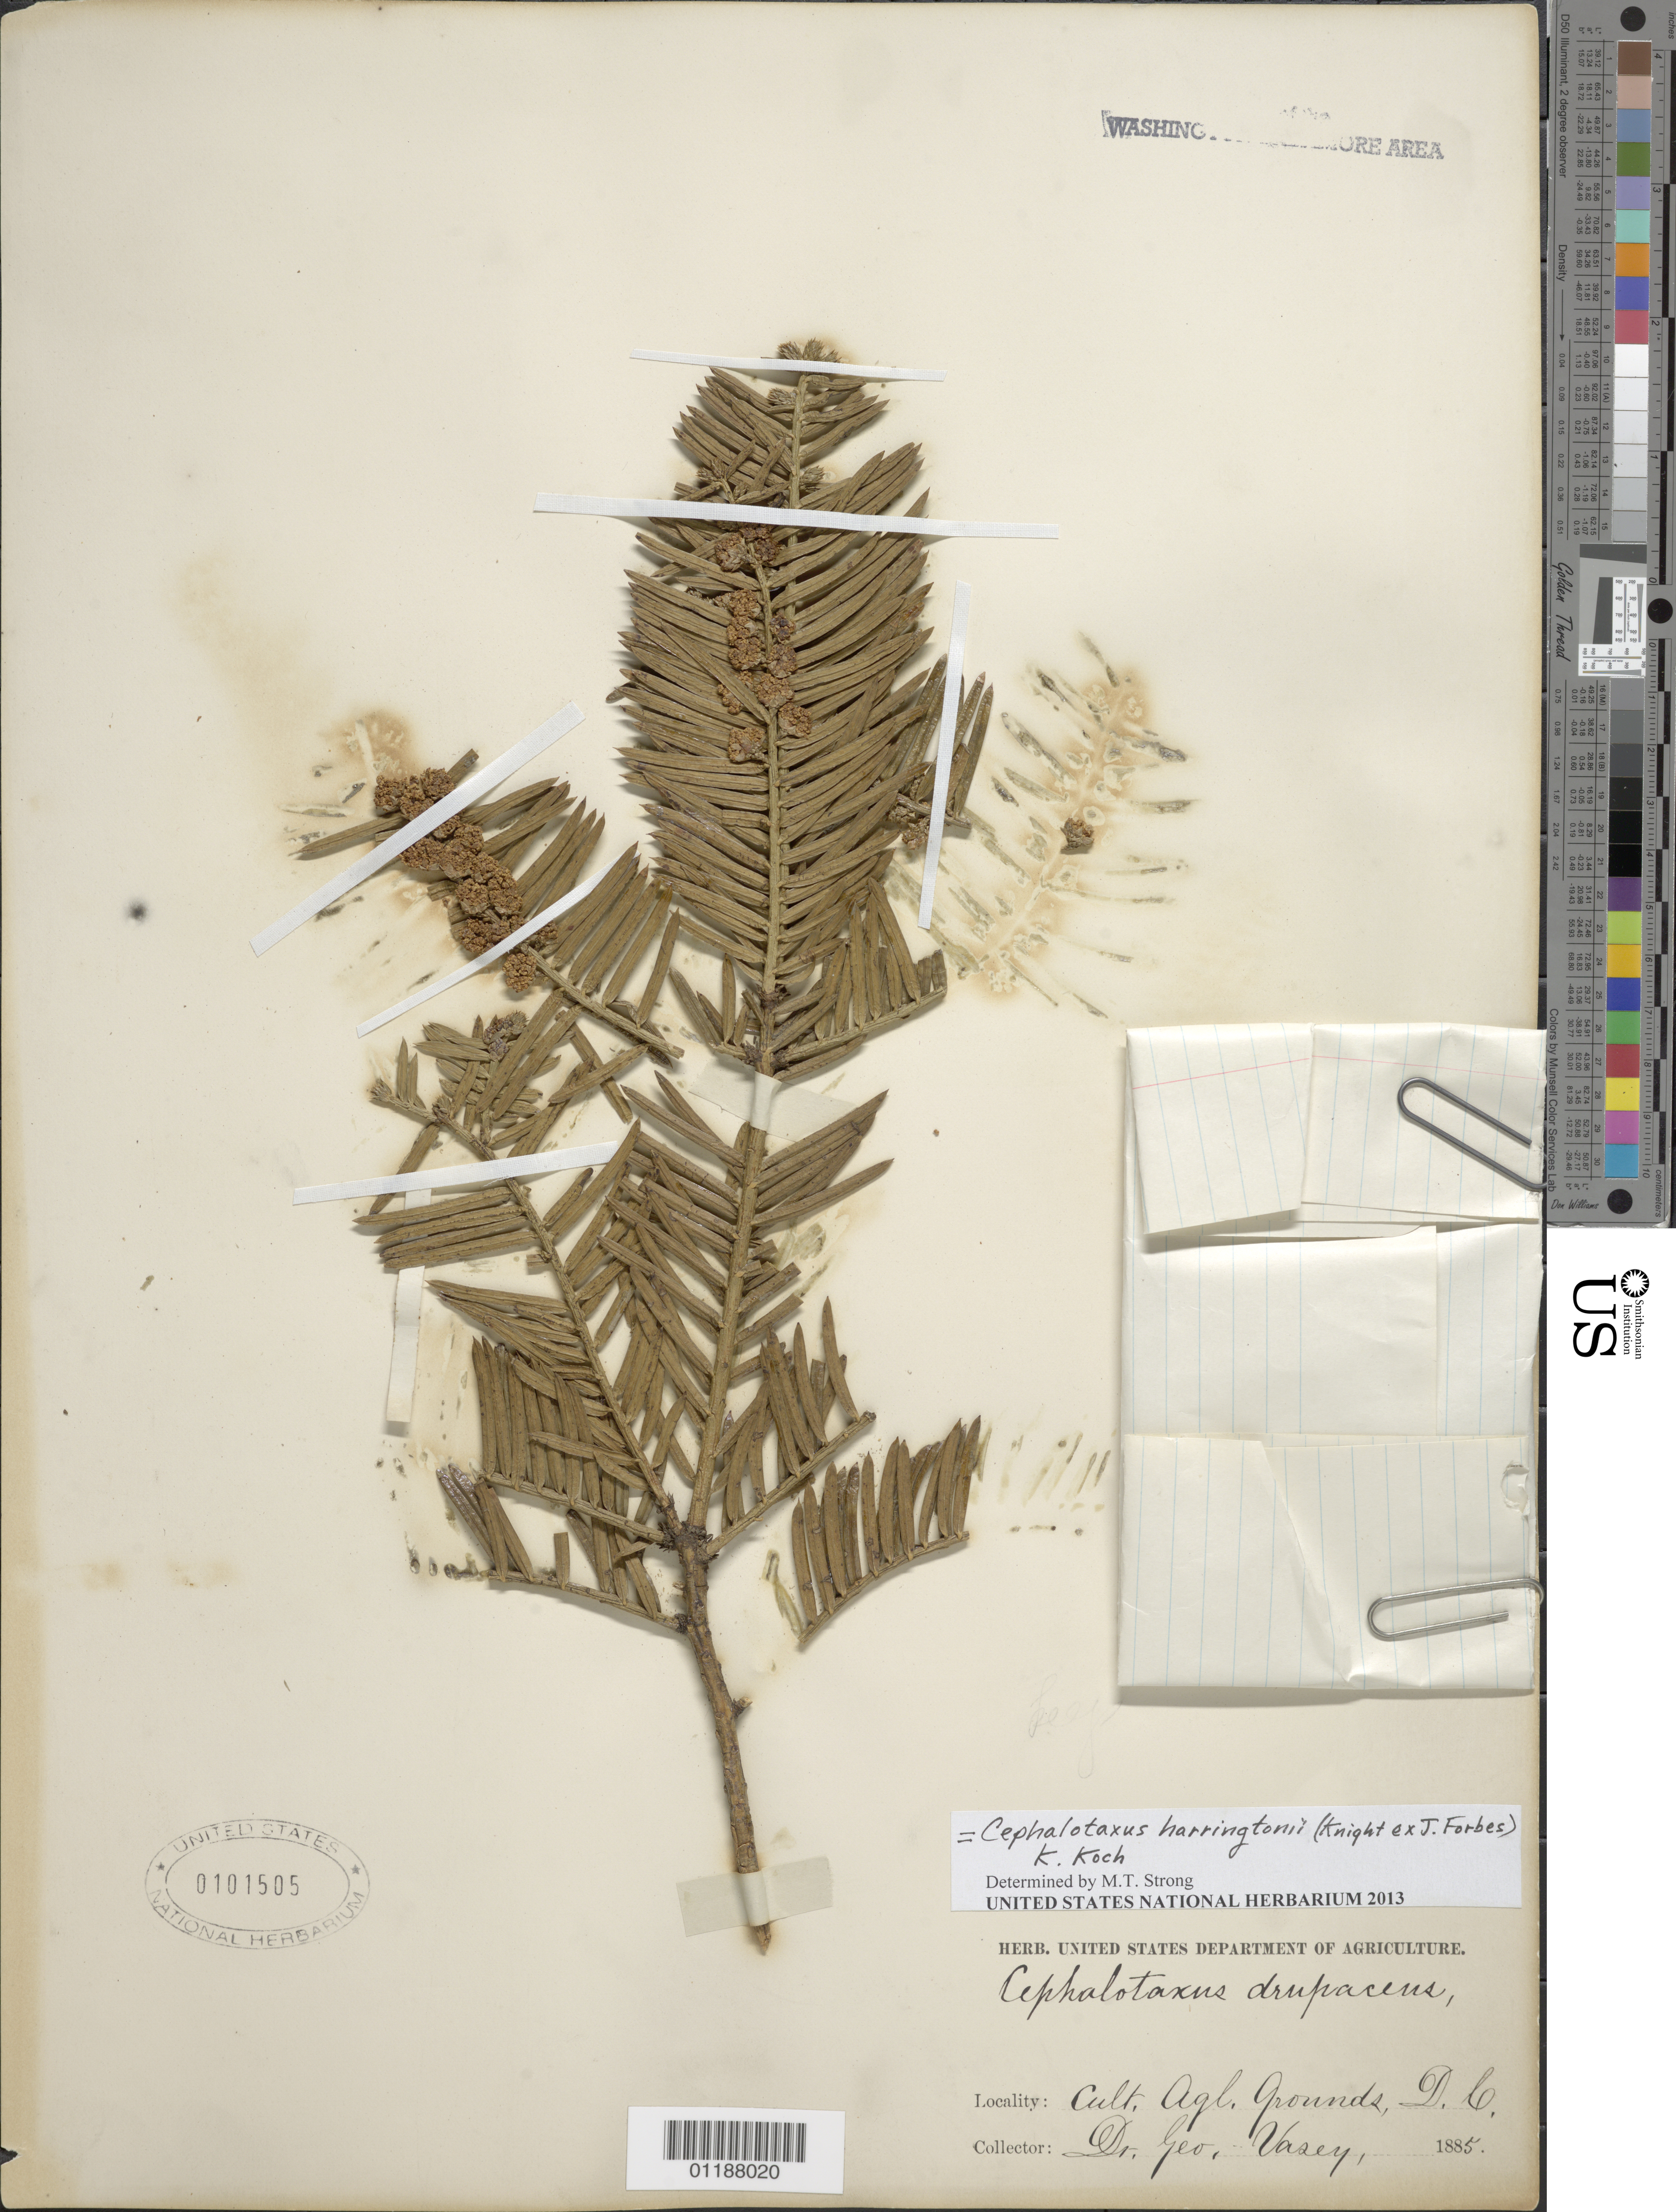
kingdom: Plantae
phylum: Tracheophyta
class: Pinopsida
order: Pinales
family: Cephalotaxaceae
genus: Cephalotaxus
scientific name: Cephalotaxus harringtonia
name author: (Knight) K. Koch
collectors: G. Vasey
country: United States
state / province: District of Columbia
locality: Cult. Agl. Grounds, DC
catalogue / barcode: US 101505